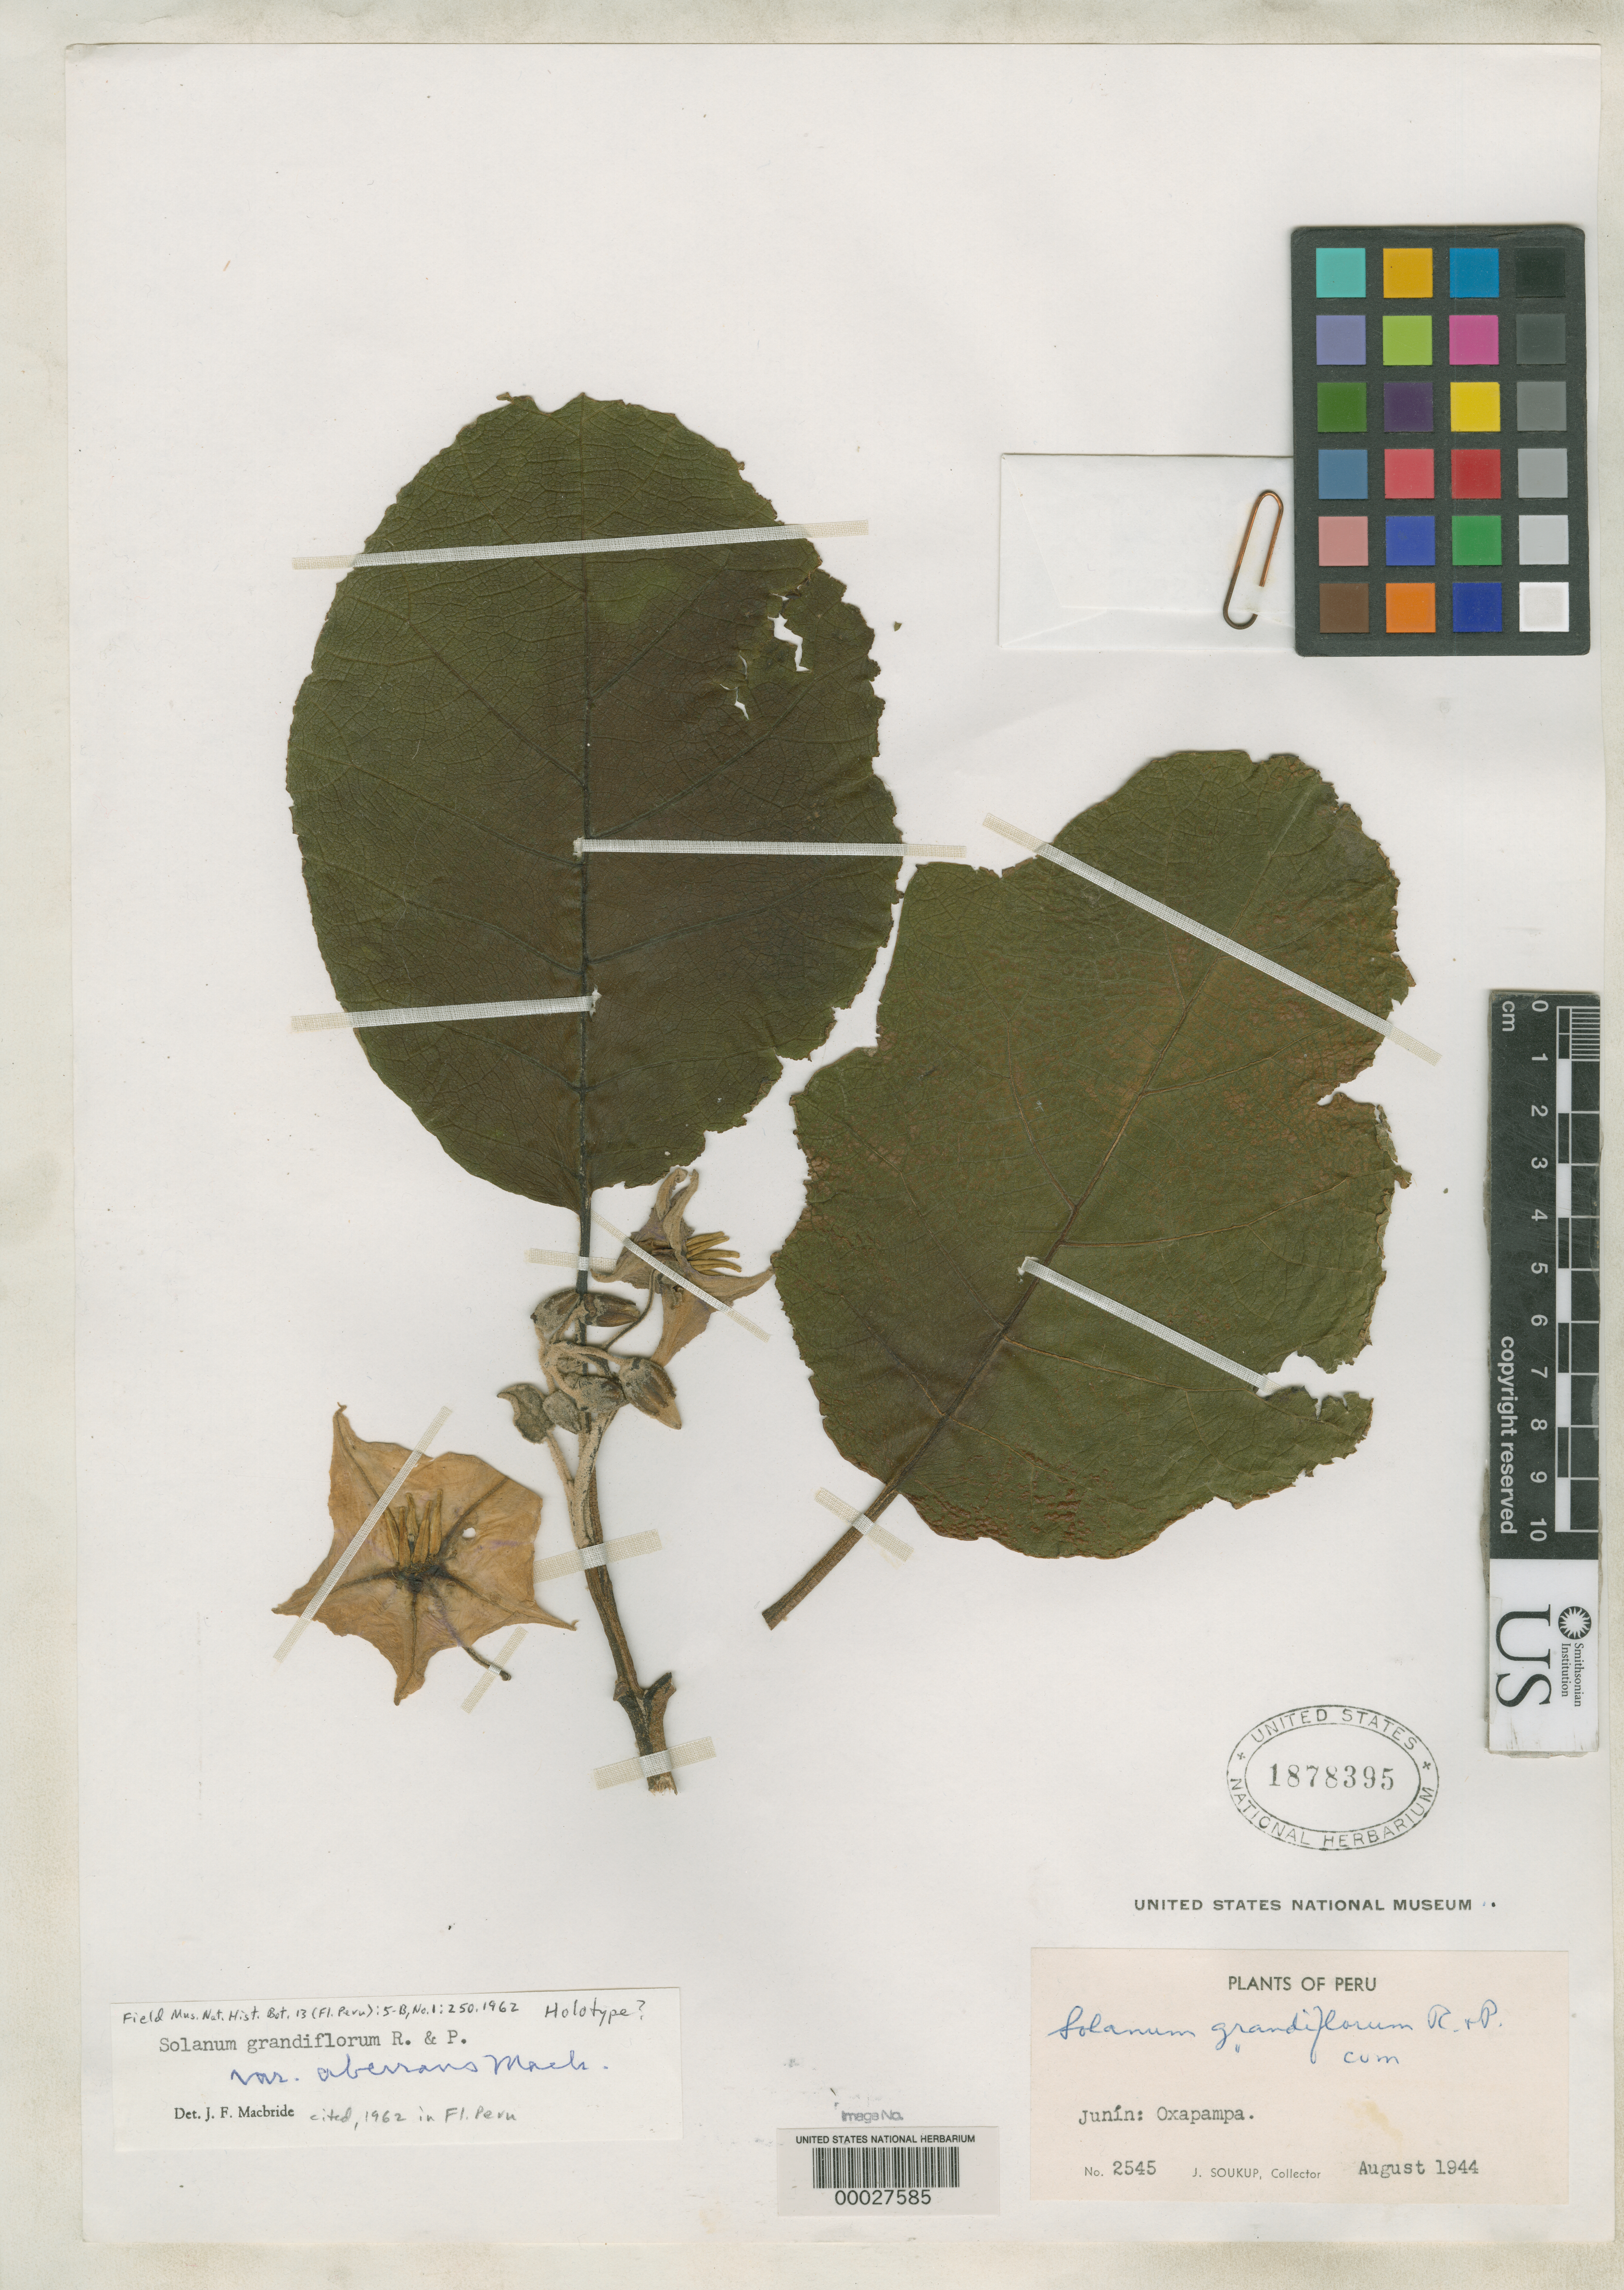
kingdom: Plantae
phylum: Tracheophyta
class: Magnoliopsida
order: Solanales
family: Solanaceae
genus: Solanum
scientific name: Solanum grandiflorum var. aberrans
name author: J.F. Macbr.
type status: Isotype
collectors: J. J. Soukup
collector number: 2545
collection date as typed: Aug 1944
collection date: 1944-08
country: Peru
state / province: Junín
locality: Oxapampa.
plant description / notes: Annotation "holotype?" added at later date (not Macbride script); holotype is at F.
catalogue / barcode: US 1878395